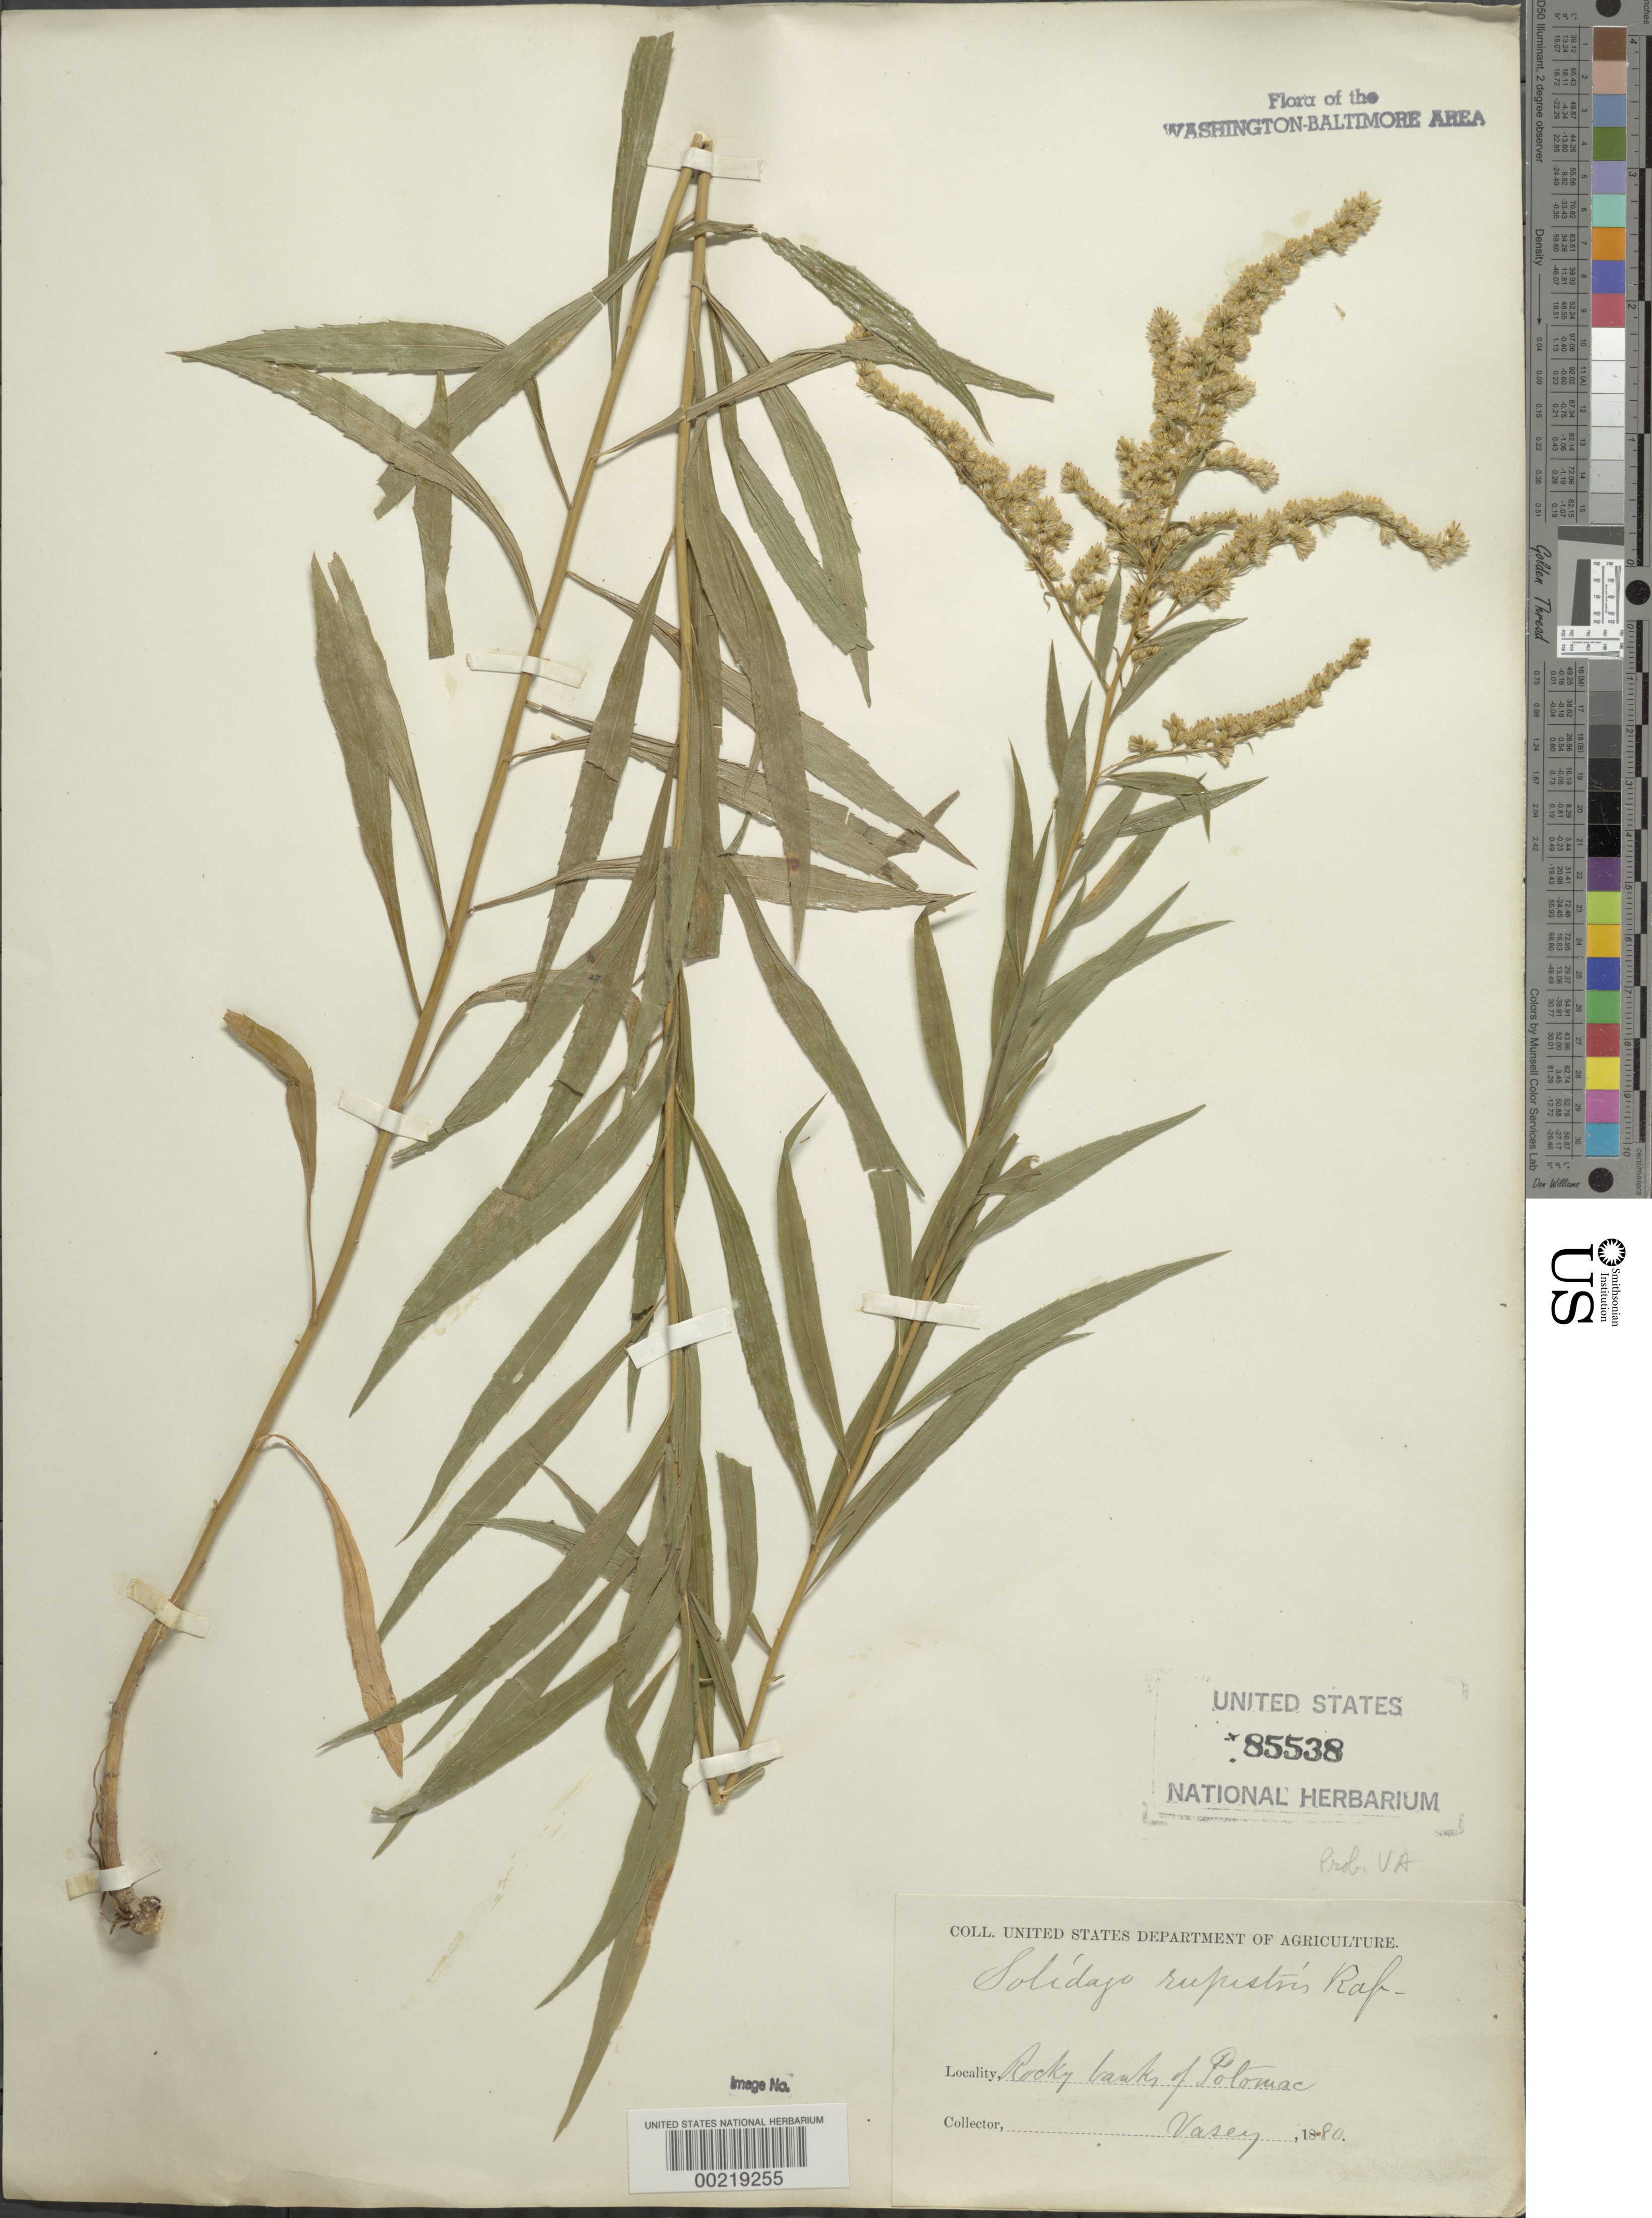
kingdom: Plantae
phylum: Tracheophyta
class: Magnoliopsida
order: Asterales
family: Asteraceae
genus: Solidago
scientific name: Solidago rupestris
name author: Raf.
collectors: G. Vasey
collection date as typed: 1880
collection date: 1880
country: United States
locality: Potomac Banks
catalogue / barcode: US 85538